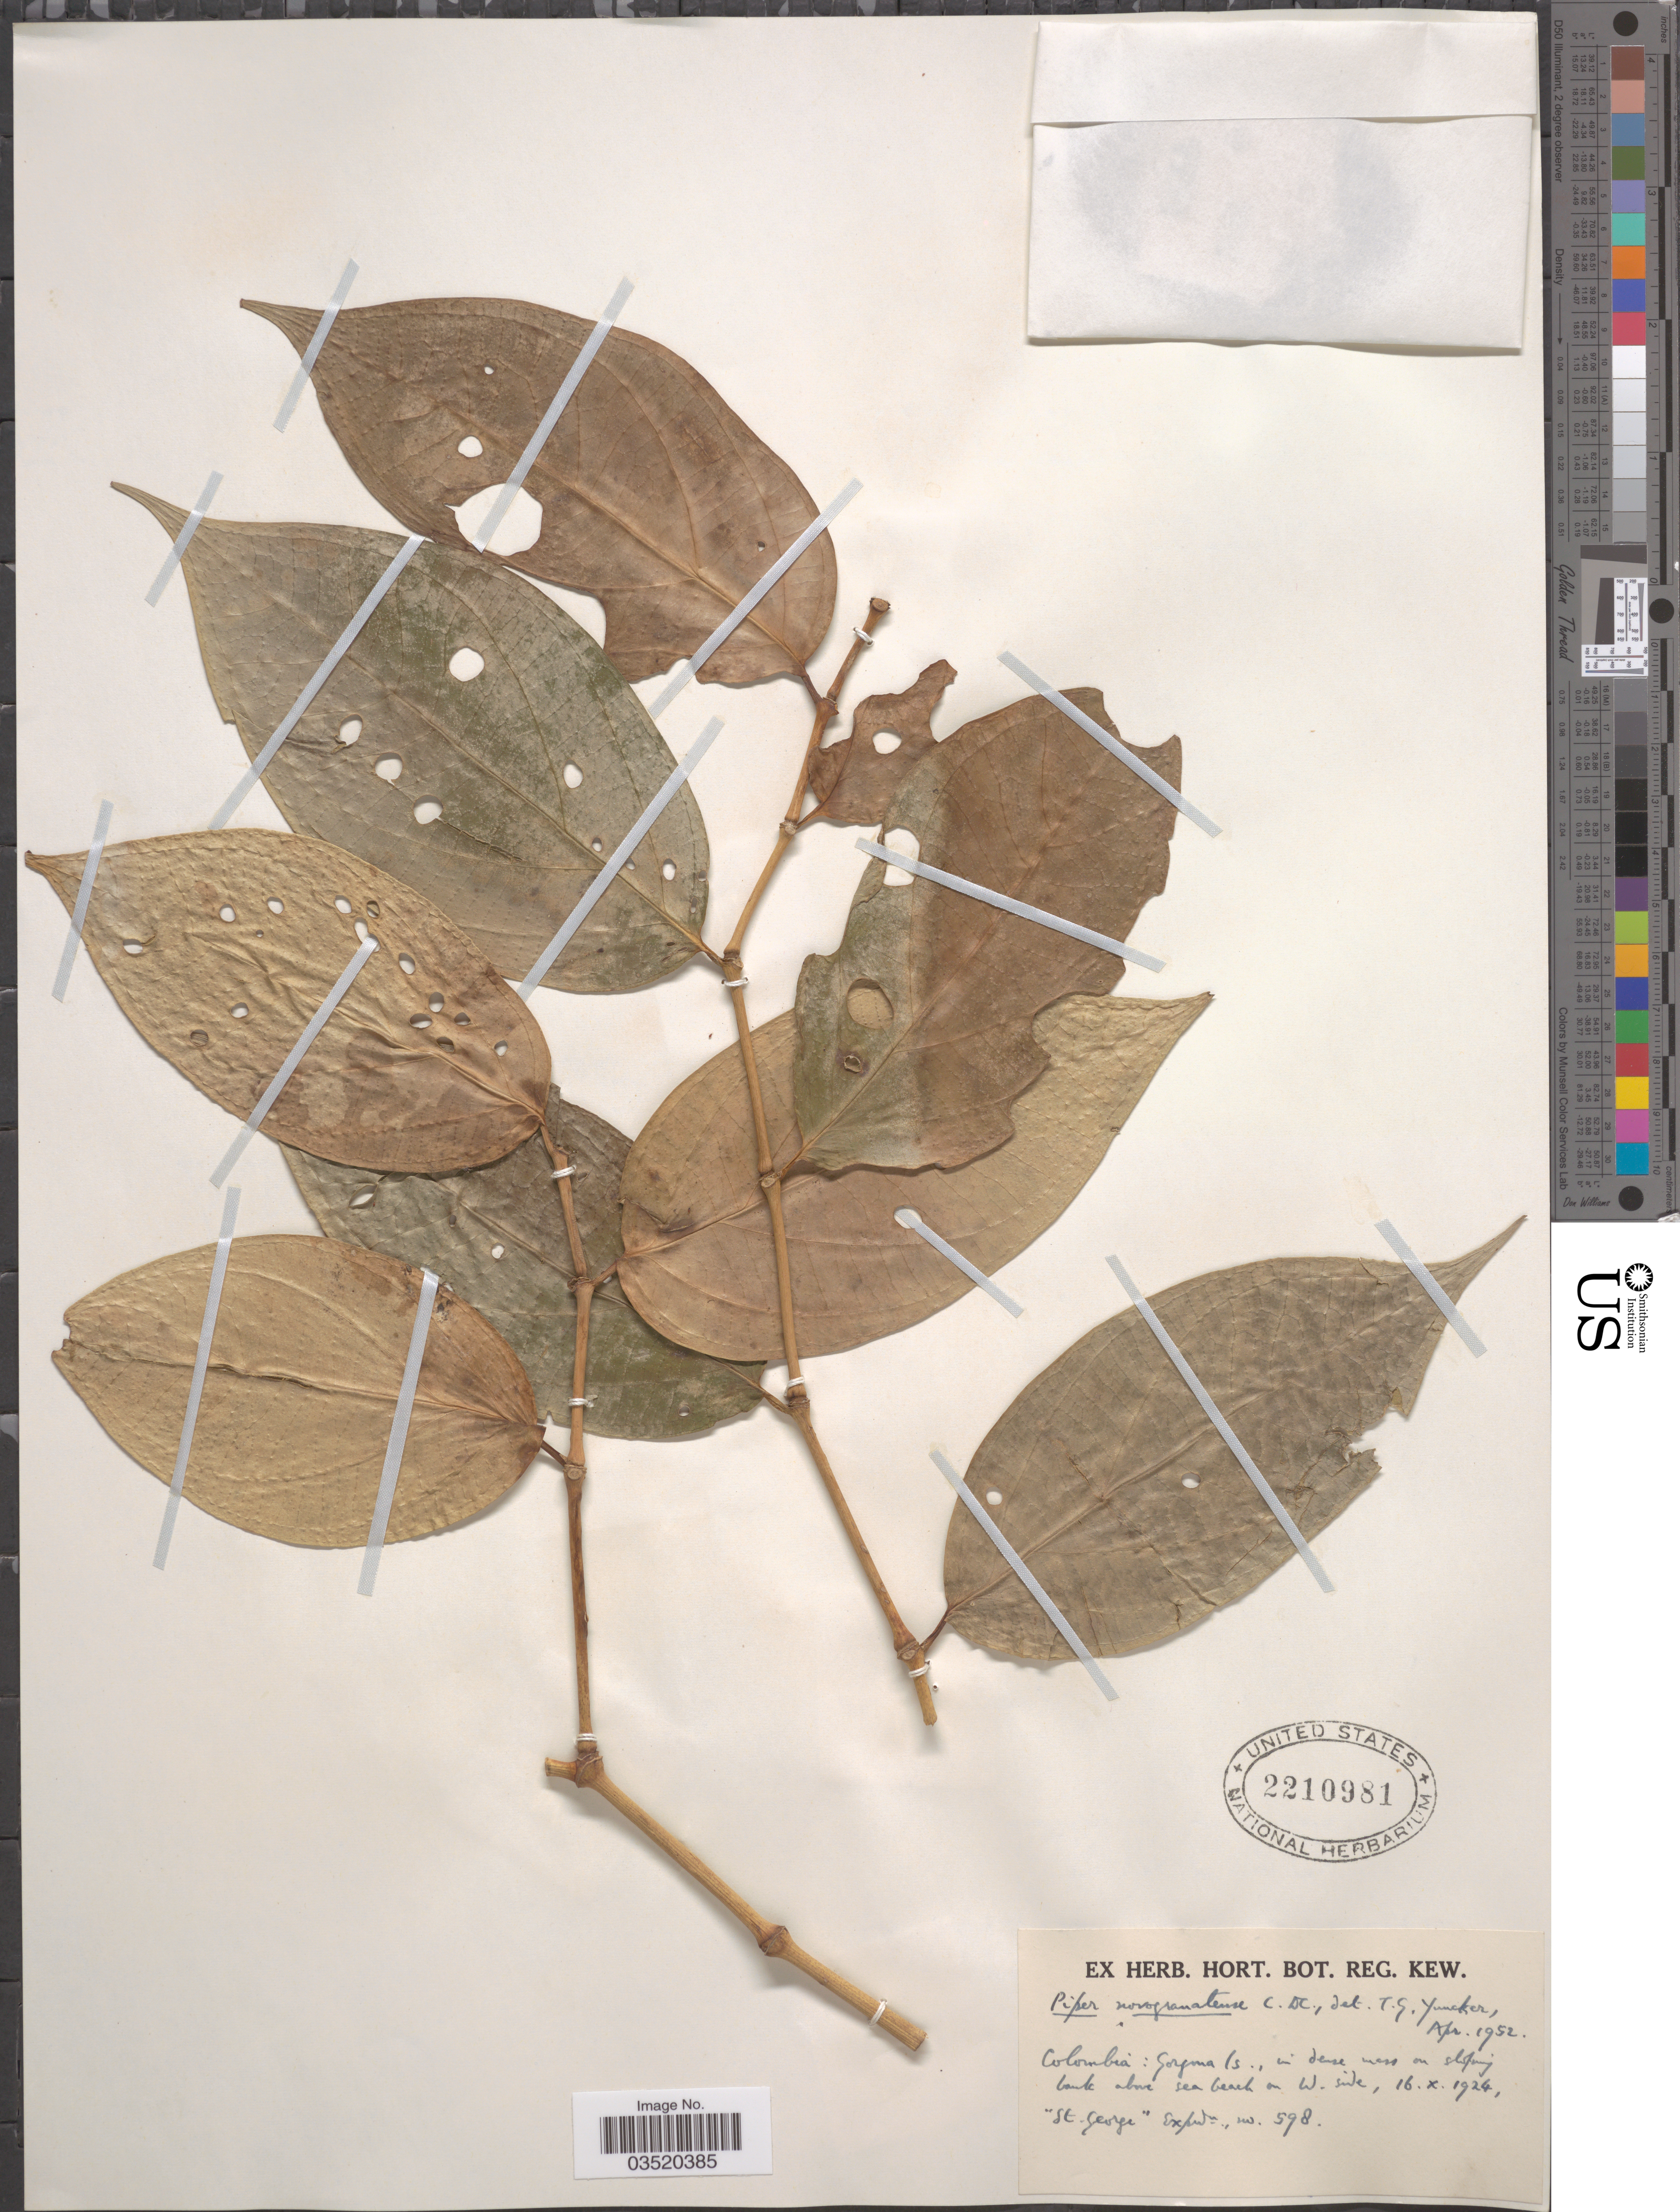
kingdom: Plantae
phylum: Tracheophyta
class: Magnoliopsida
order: Piperales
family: Piperaceae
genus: Piper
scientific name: Piper novo-granatense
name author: C. DC.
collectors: St. George Exped.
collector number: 598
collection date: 1924-10-16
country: Colombia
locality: Gorgona Is., bank above sea beach on W. side.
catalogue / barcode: US 2210981